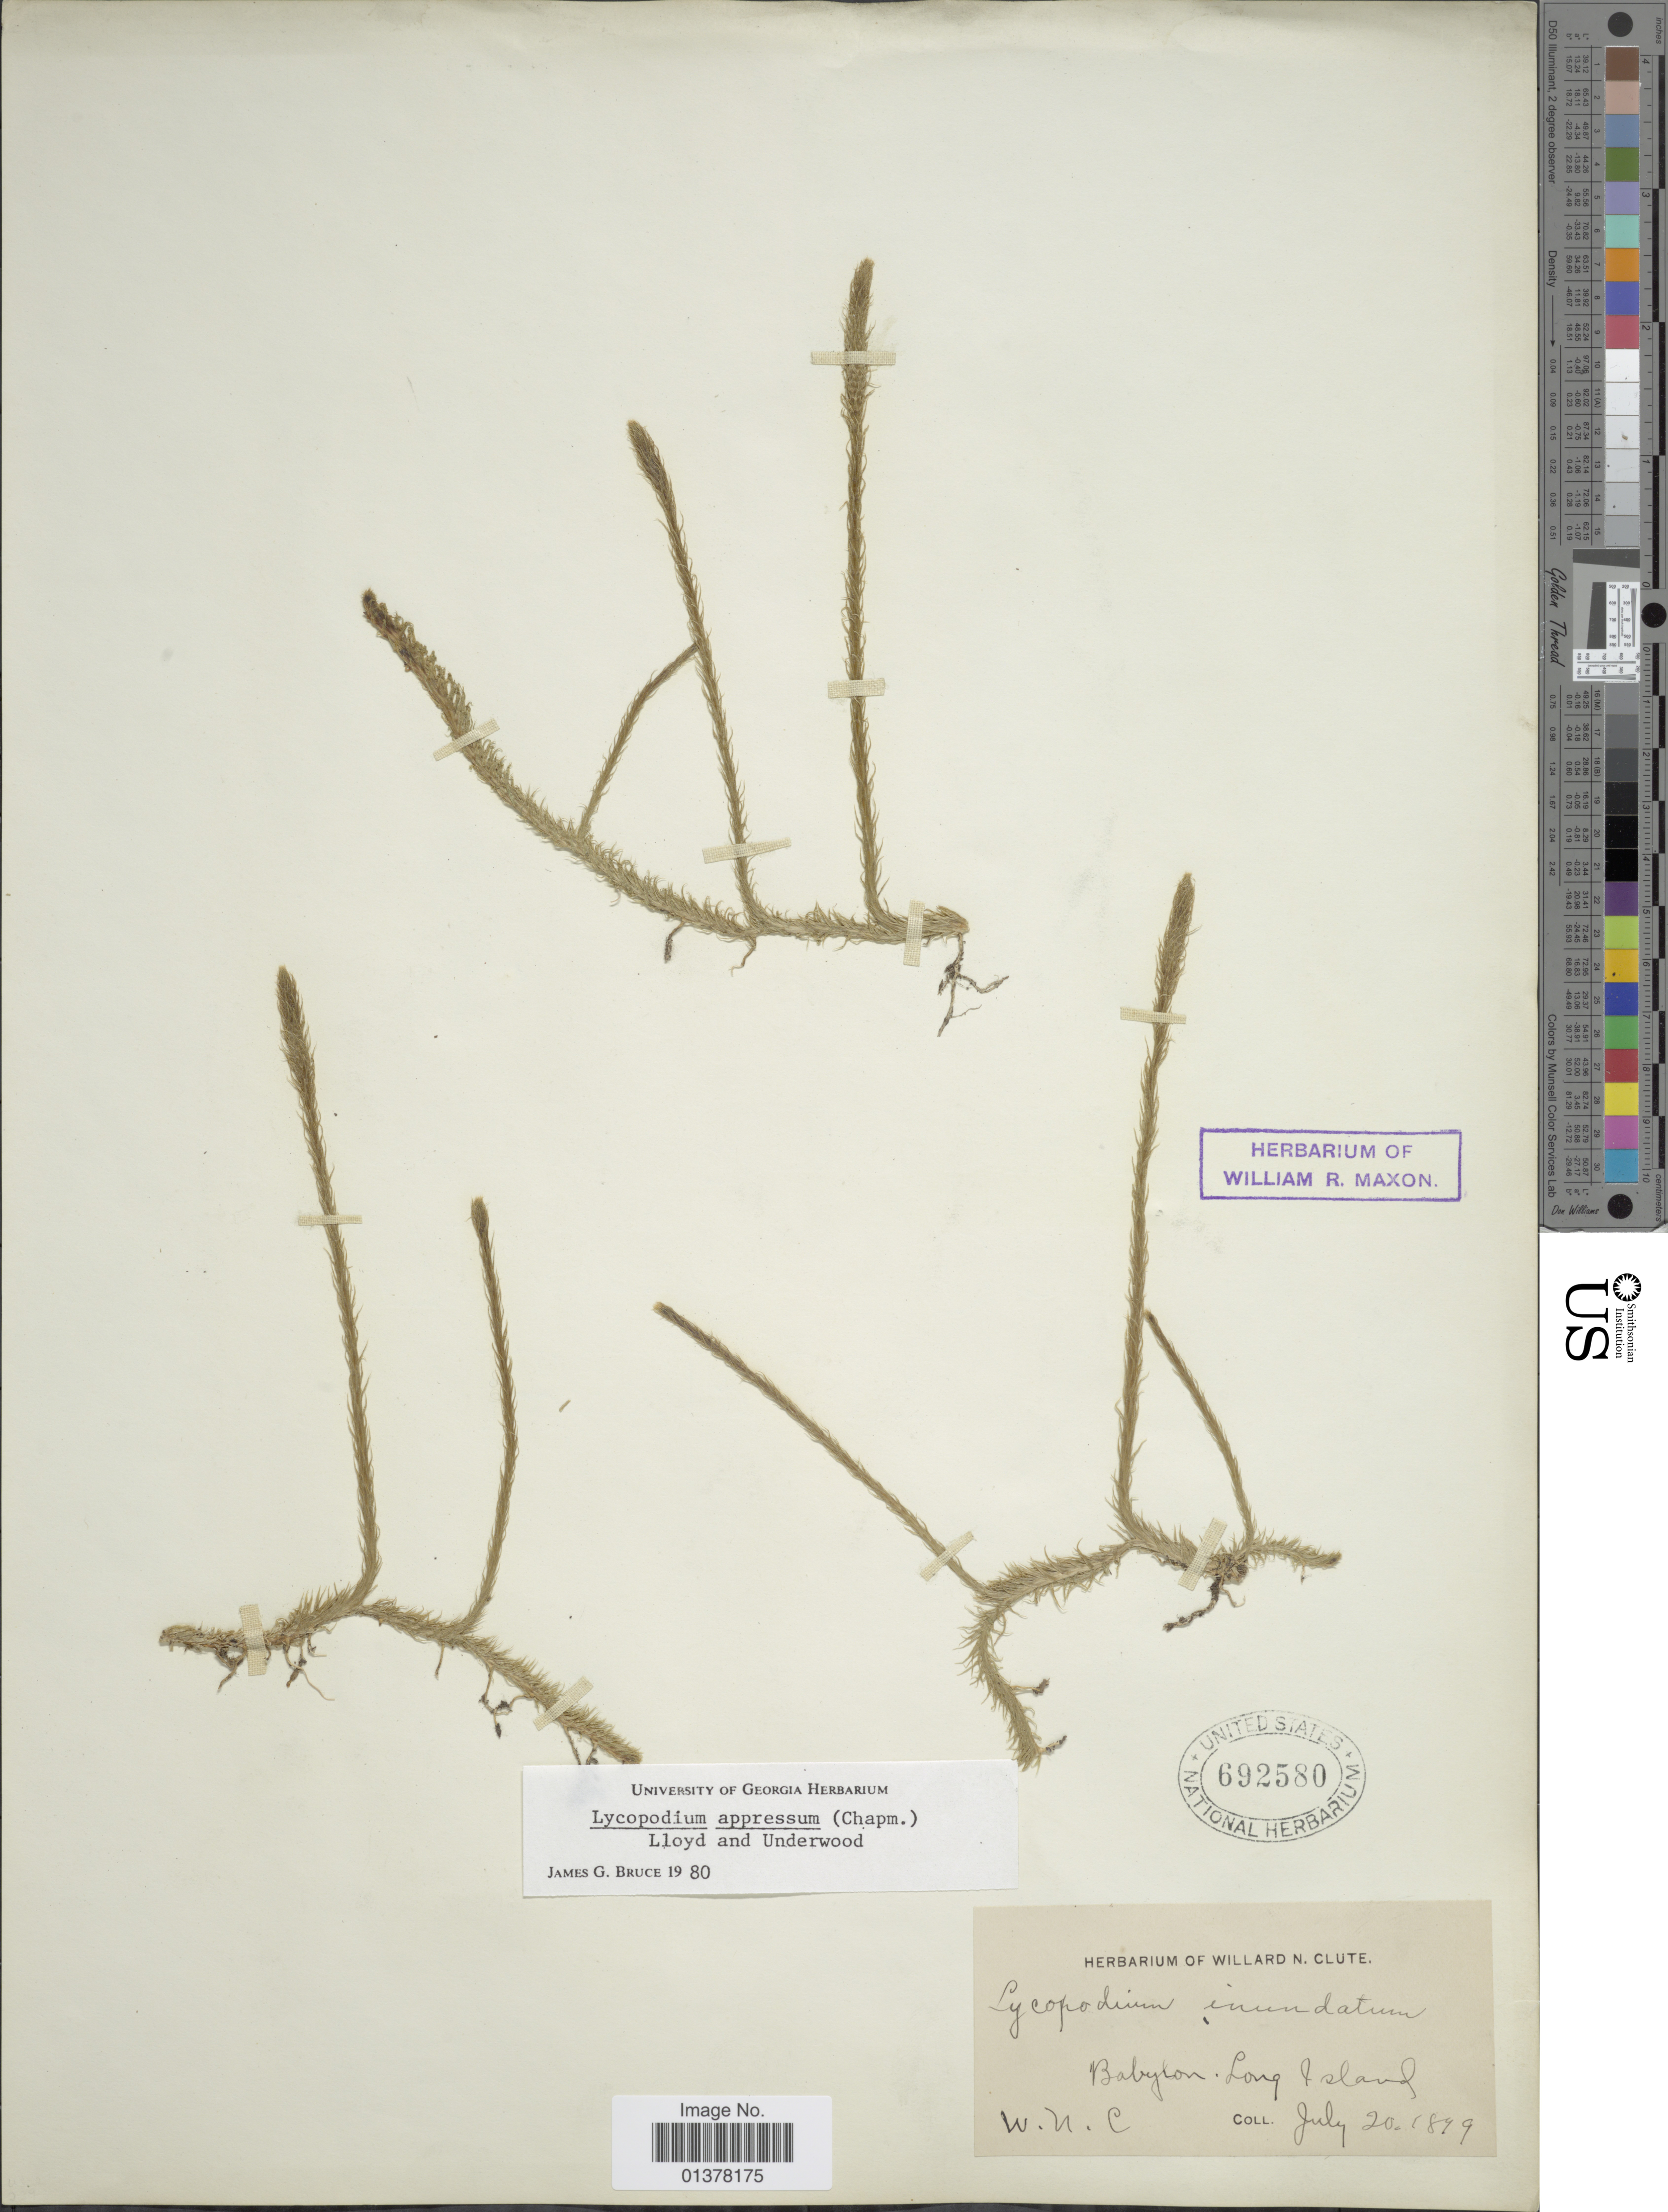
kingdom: Plantae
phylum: Tracheophyta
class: Lycopodiopsida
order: Lycopodiales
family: Lycopodiaceae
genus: Lycopodiella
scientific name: Lycopodiella appressa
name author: (Chapm.) Cranfill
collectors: W. N. Clute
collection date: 1899-07-20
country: United States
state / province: New York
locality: Babylon, Long Island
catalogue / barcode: US 692580